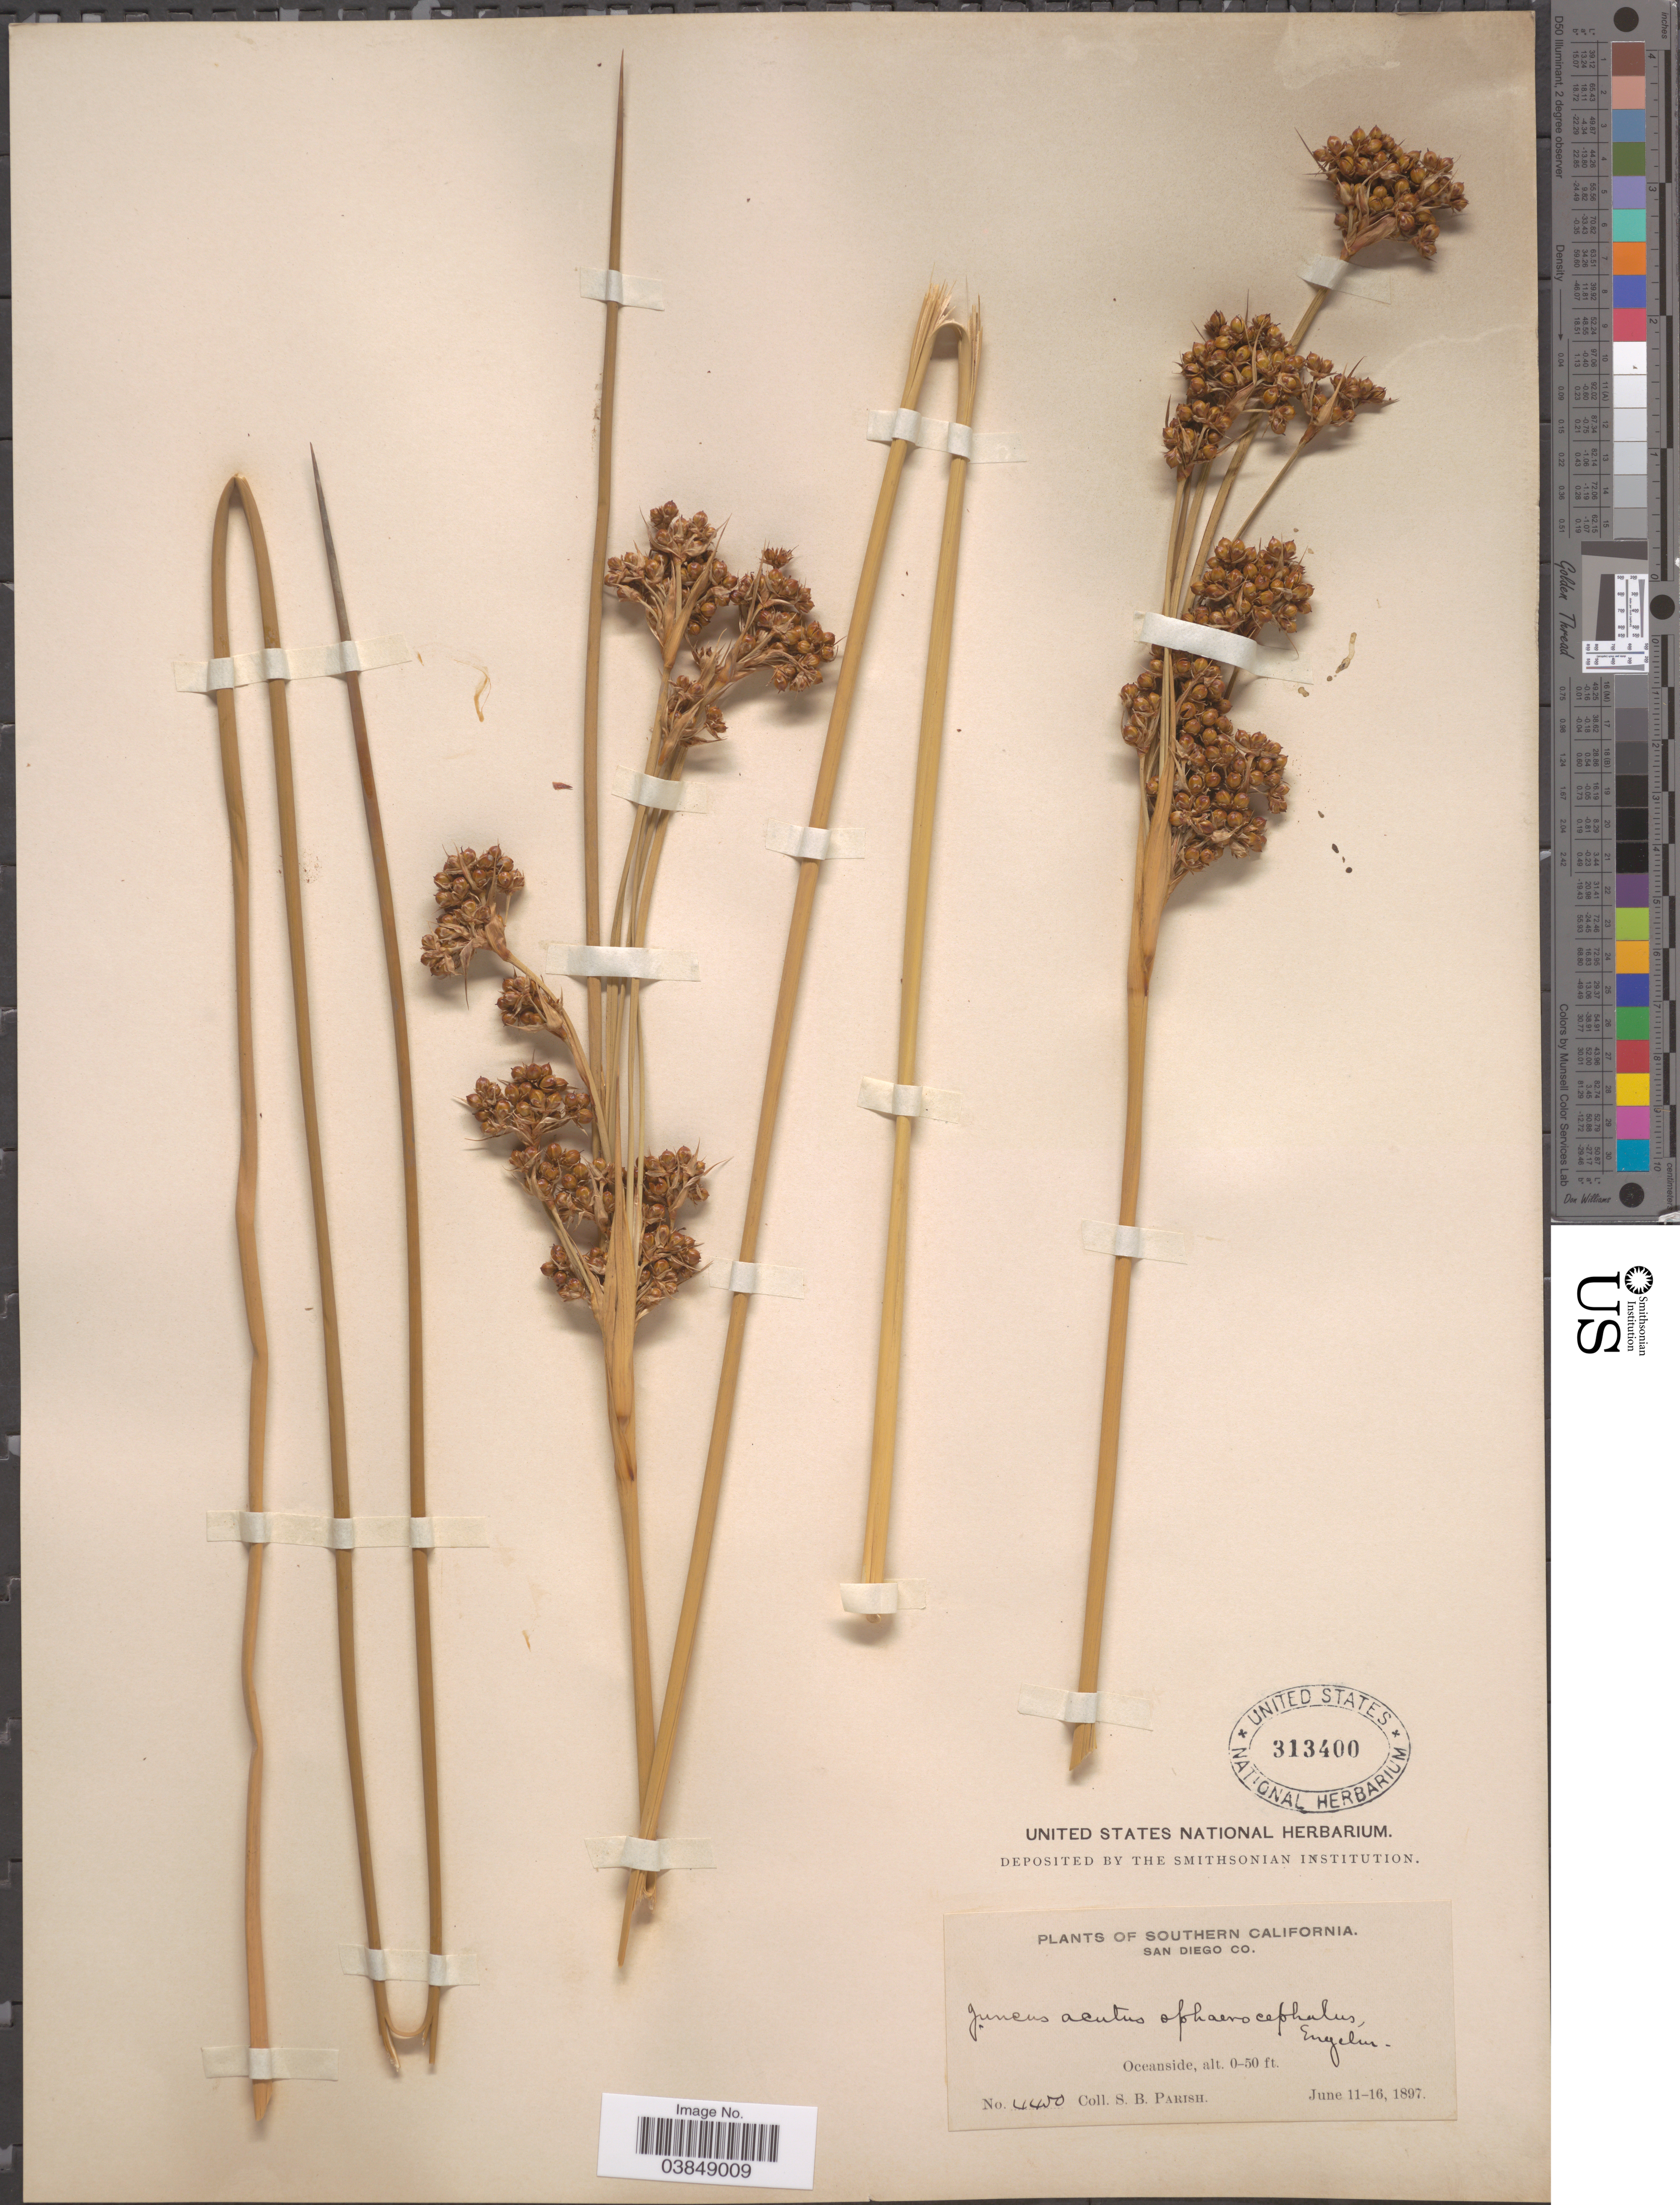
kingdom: Plantae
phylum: Tracheophyta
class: Liliopsida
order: Poales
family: Juncaceae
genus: Juncus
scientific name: Juncus acutus var. sphaerocarpus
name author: Engelm. in L.C. Wheeler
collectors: S. B. Parish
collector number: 4450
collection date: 1897-06-11/1897-06-16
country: United States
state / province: California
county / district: San Diego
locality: Southern California. San Diego Co. Oceanside.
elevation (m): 0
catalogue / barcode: US 313400